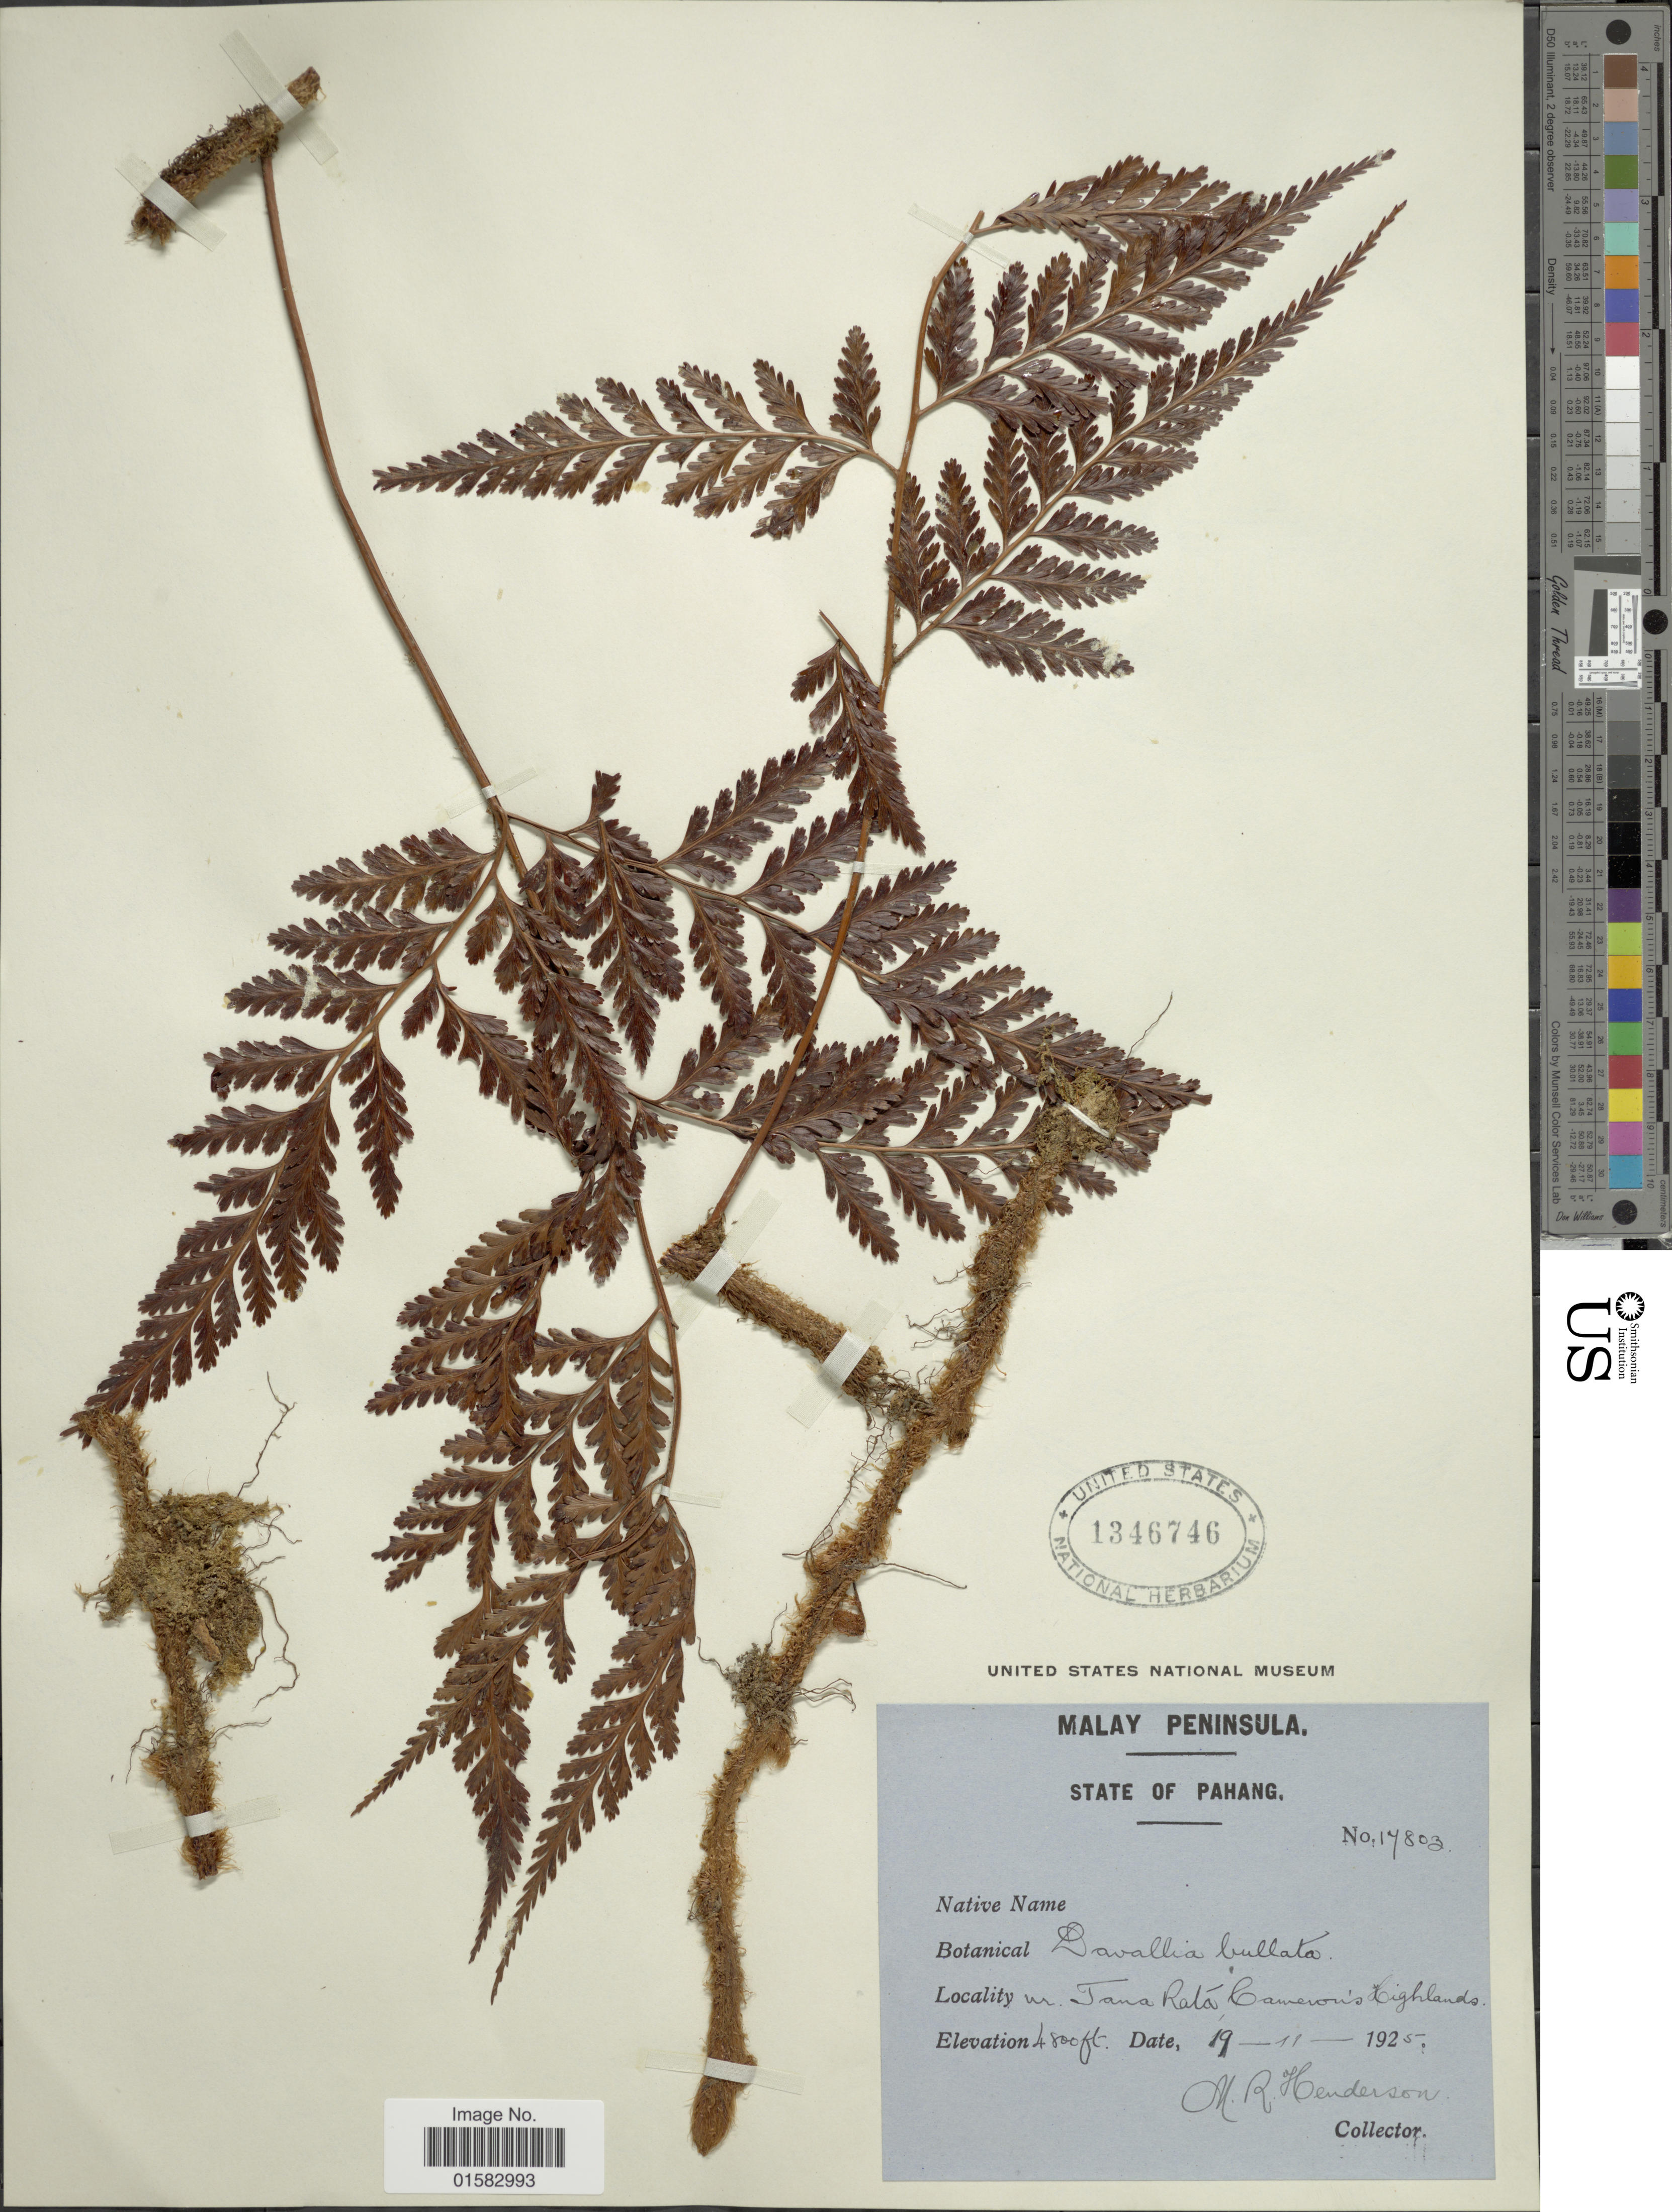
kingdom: Plantae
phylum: Tracheophyta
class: Polypodiopsida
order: Polypodiales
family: Davalliaceae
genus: Davallia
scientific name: Davallia trichomanoides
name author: Blume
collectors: M. Henderson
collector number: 14803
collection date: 1925-11-19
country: Malaysia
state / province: Pahang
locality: Nr. Tana Rata, Cameron Highlands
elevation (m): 1372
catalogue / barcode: US 1346746